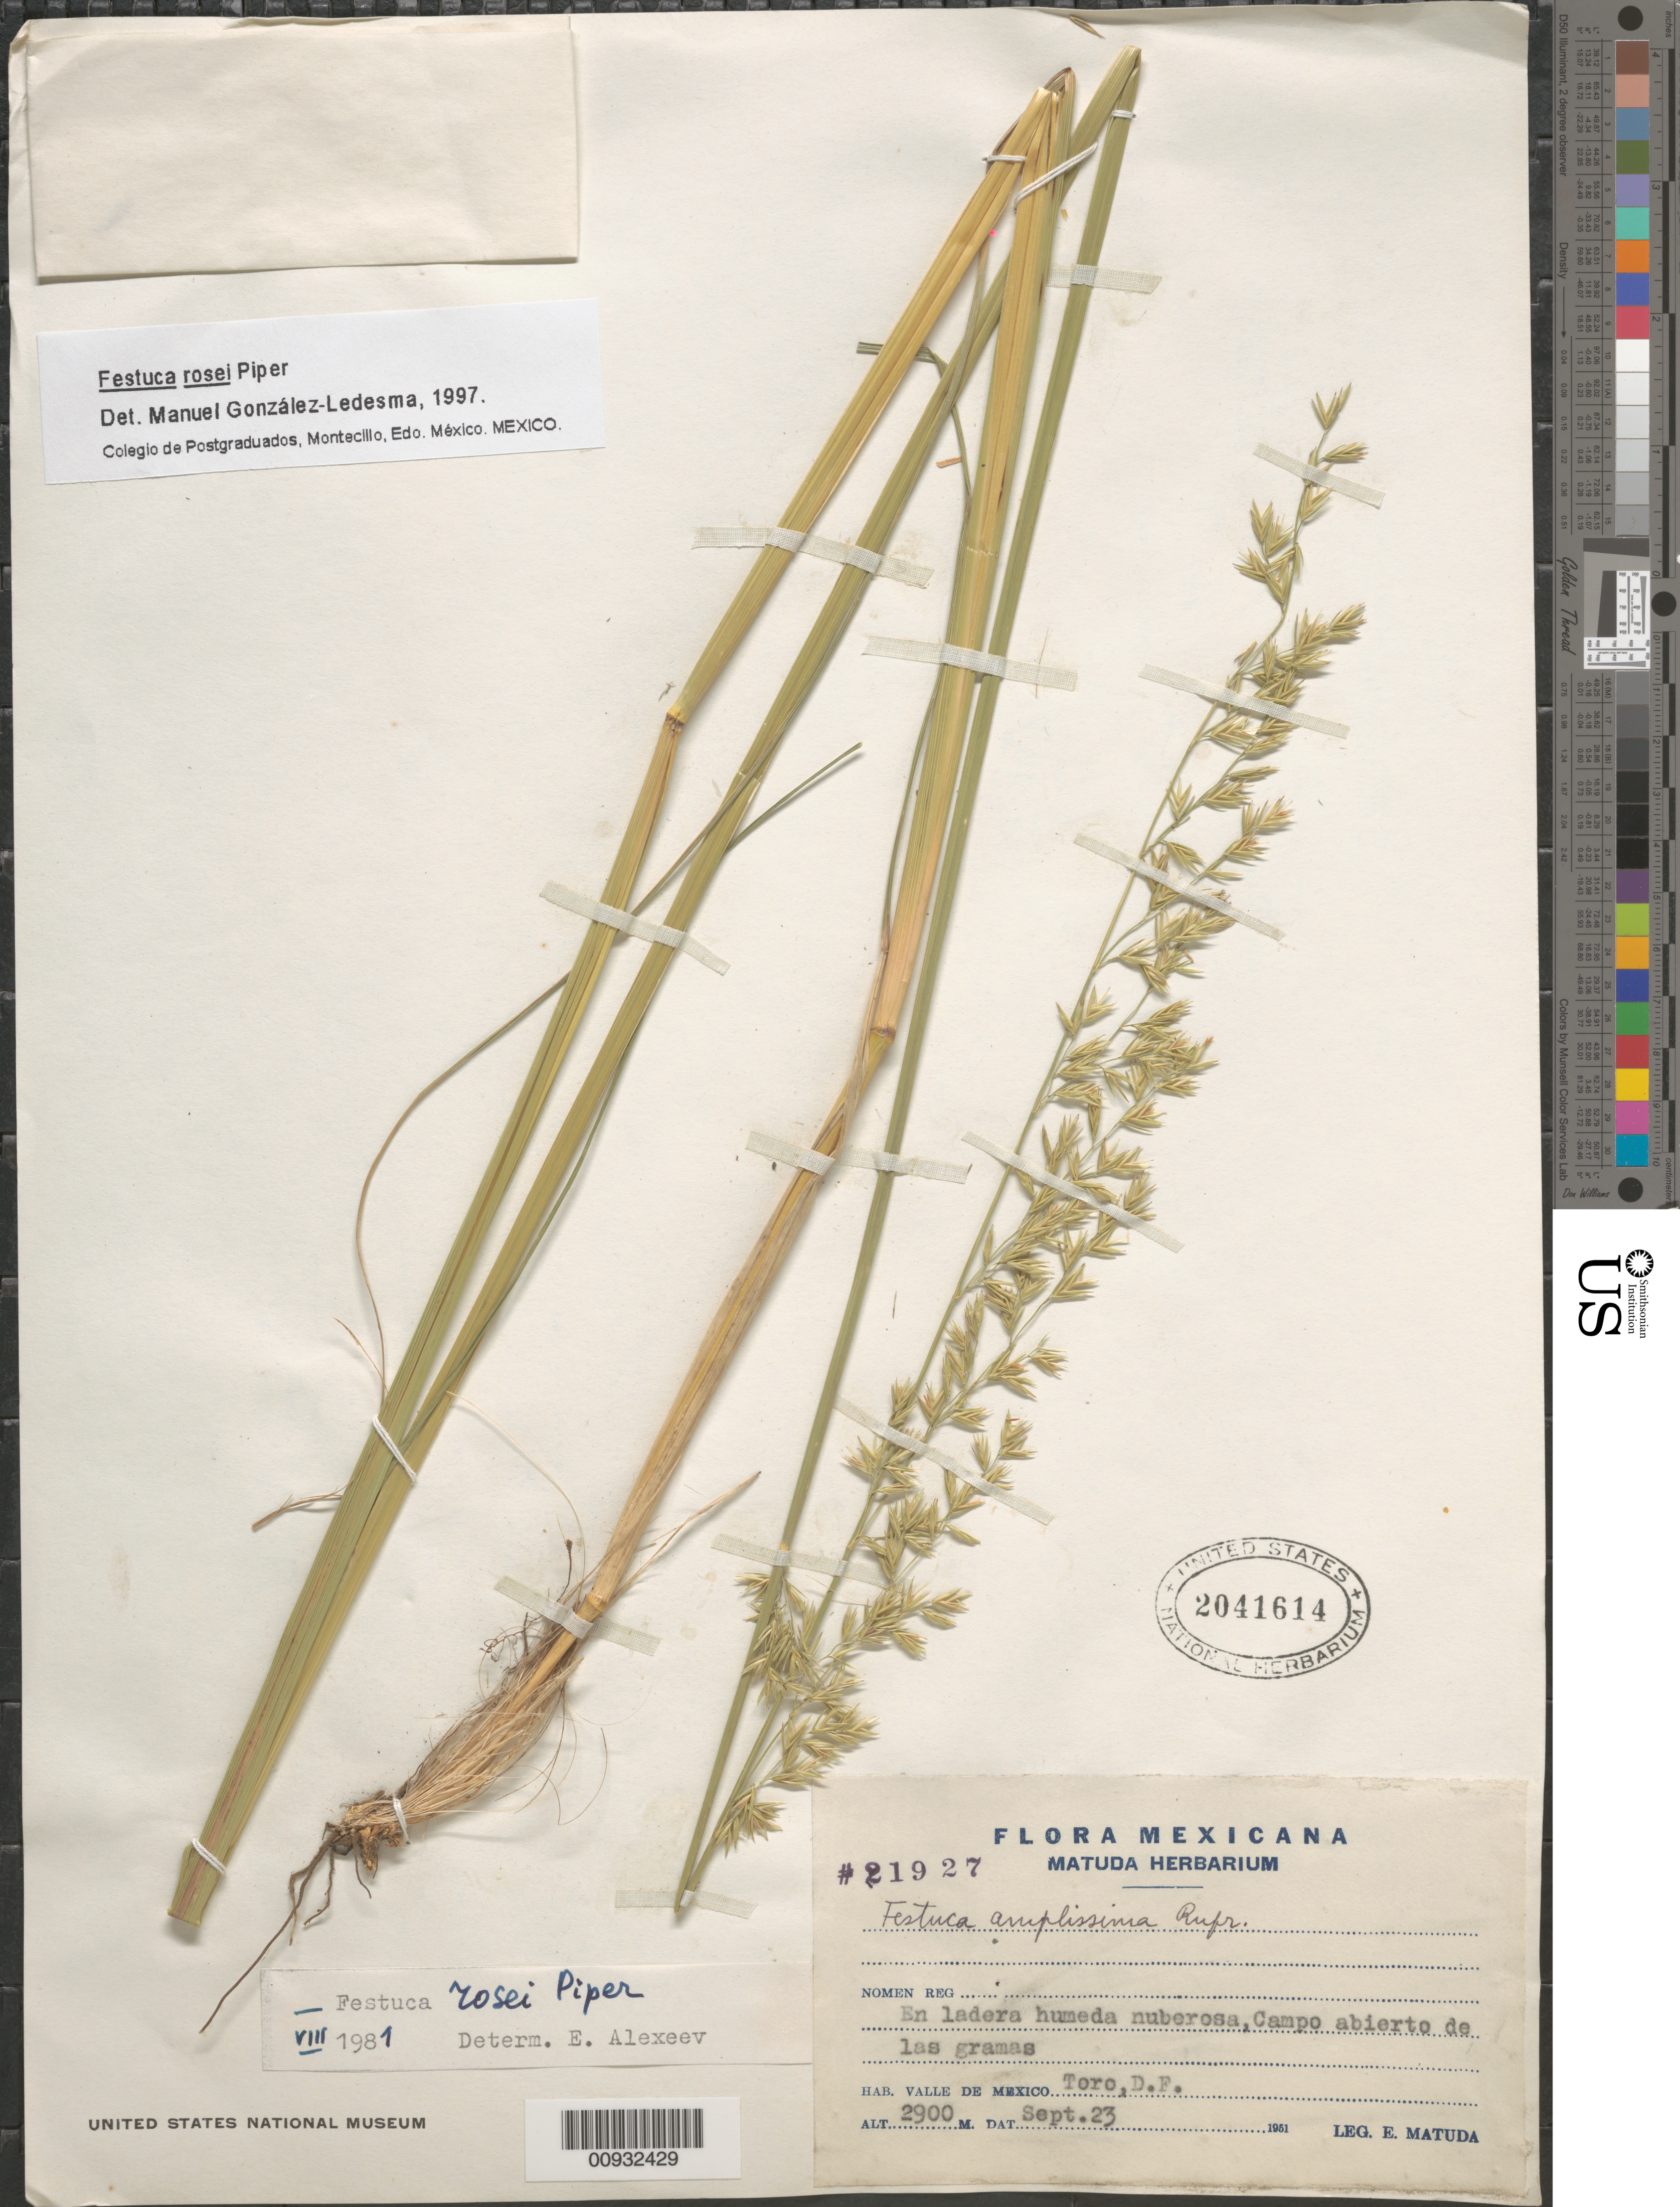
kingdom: Plantae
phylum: Tracheophyta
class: Liliopsida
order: Poales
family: Poaceae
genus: Festuca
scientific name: Festuca rosei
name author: Piper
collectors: E. Matuda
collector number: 21927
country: Mexico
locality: Toro, D.F.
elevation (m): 2900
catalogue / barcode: US 2041614